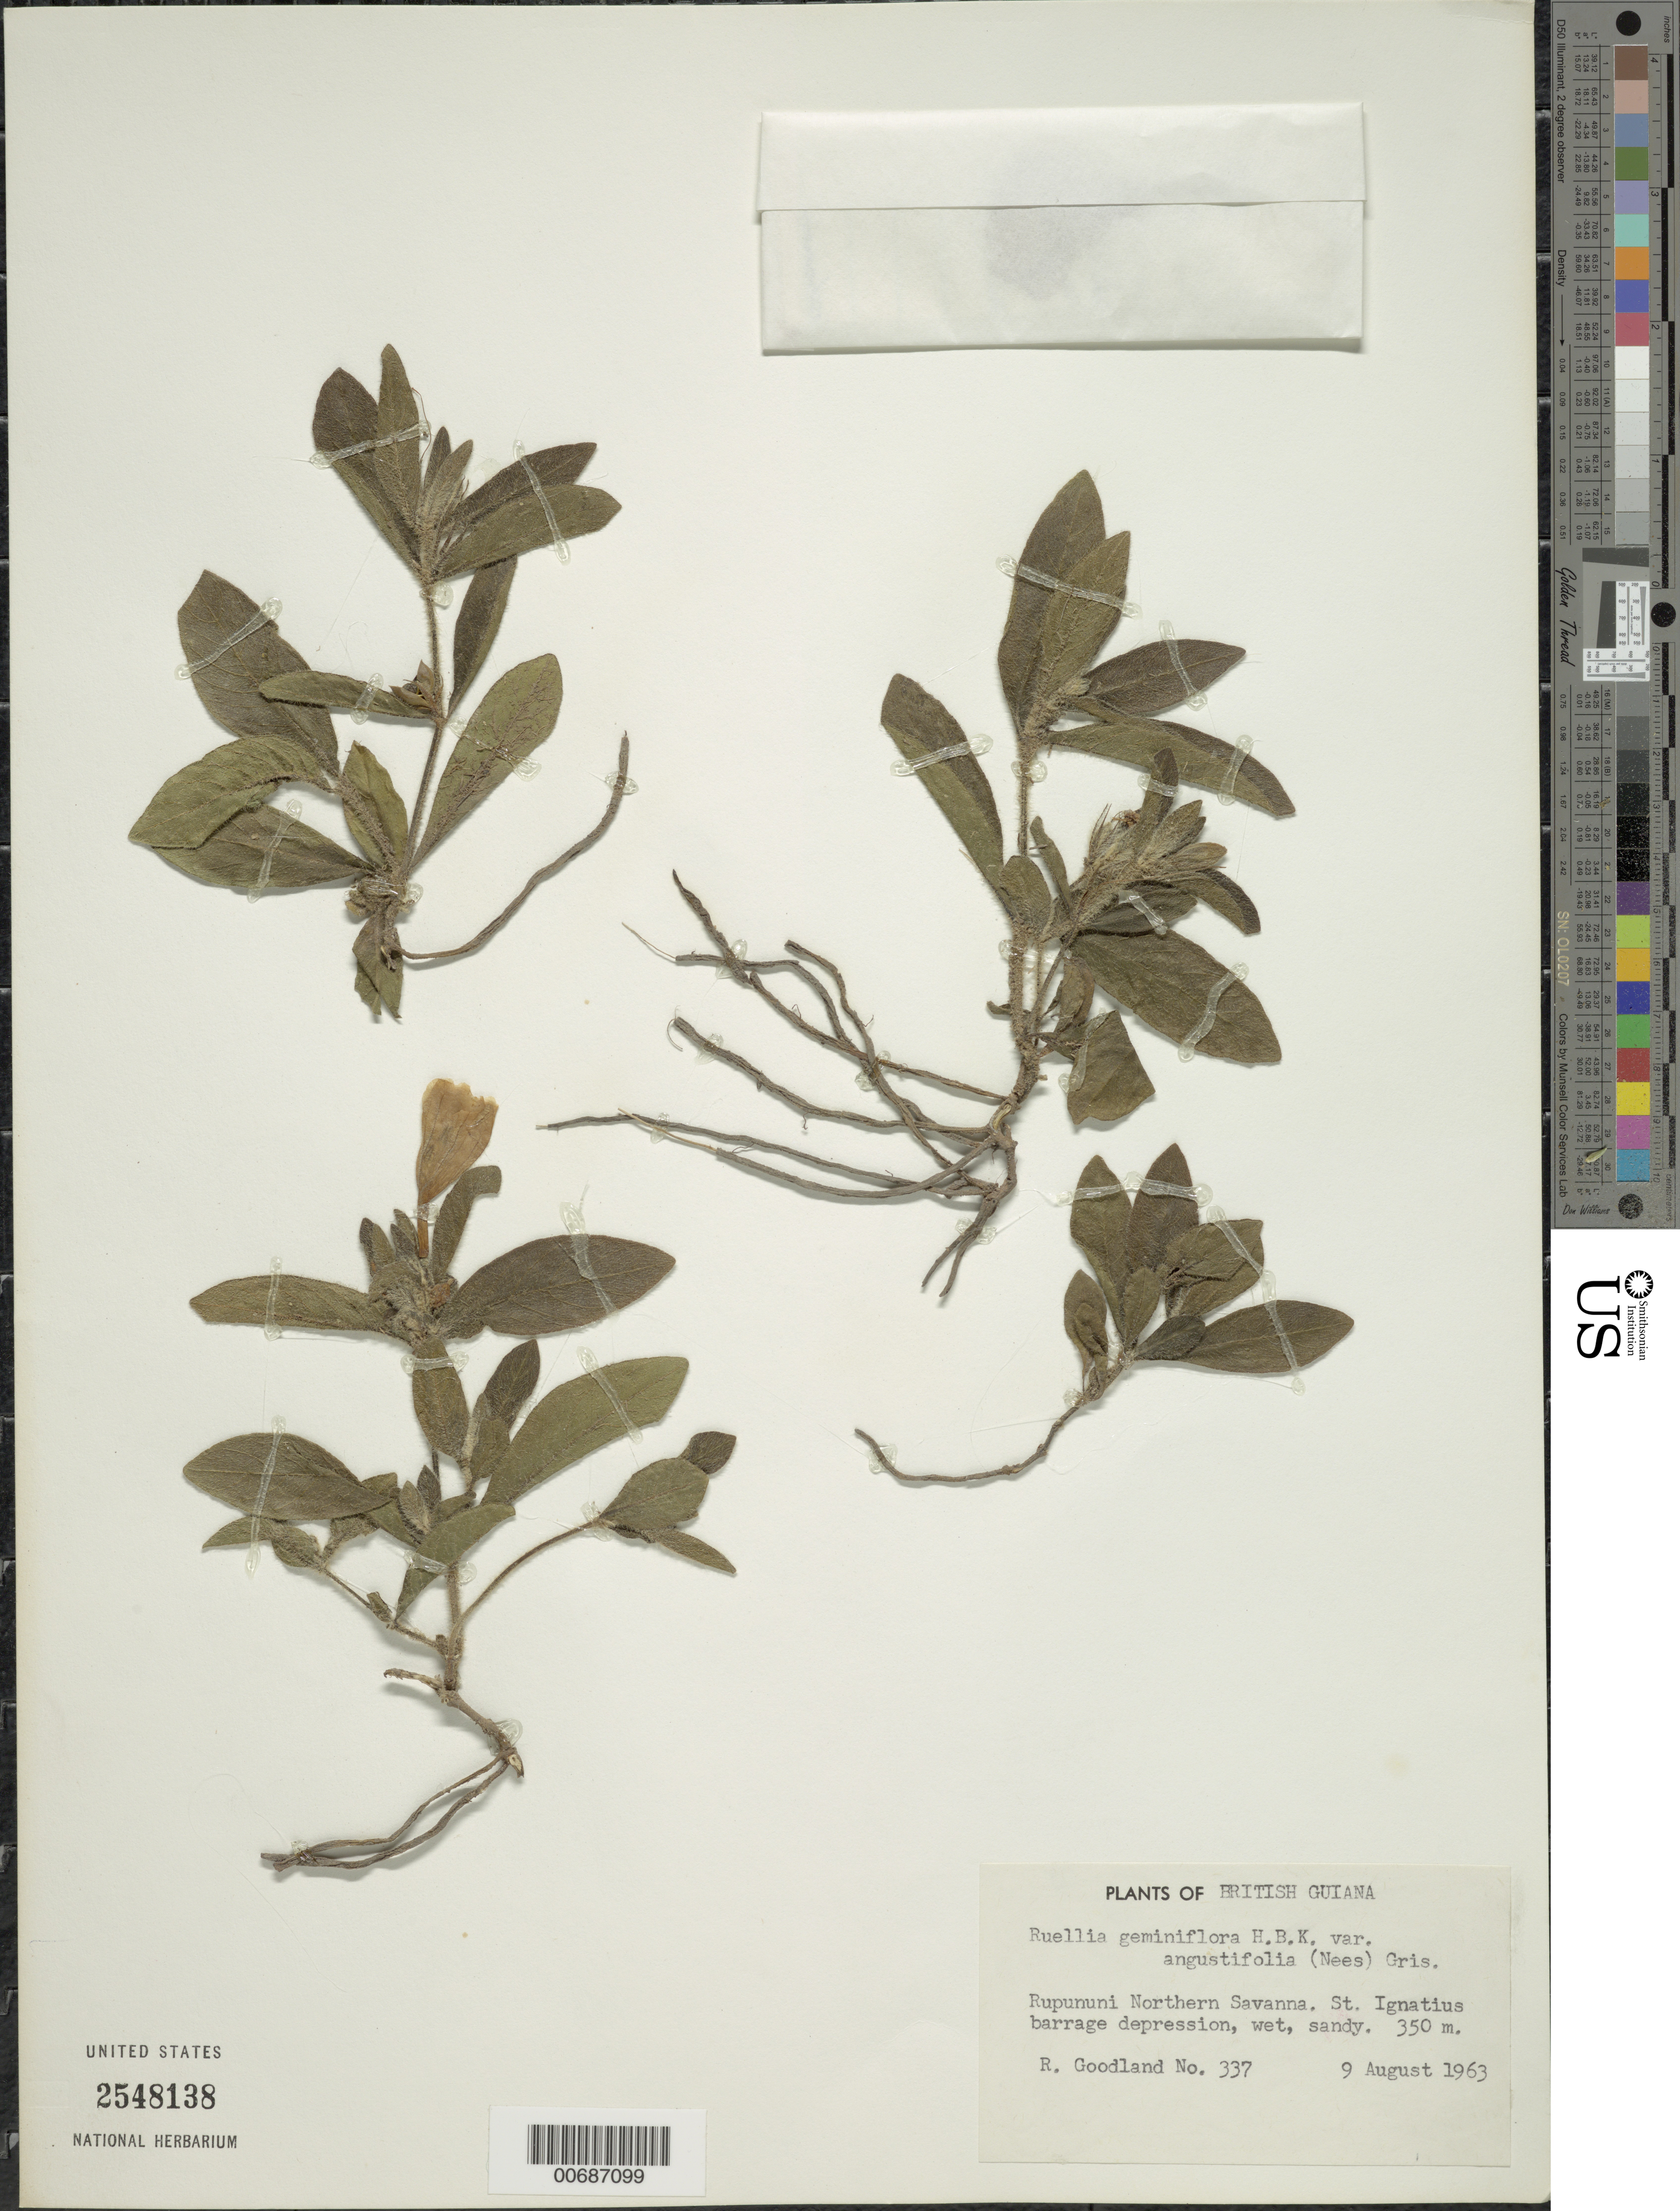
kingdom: Plantae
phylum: Tracheophyta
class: Magnoliopsida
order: Lamiales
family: Acanthaceae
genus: Ruellia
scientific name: Ruellia geminiflora var. angustifolia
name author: (Nees) Griseb.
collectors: R. Goodland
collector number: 337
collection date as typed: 9-Aug-63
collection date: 1963-08-09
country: Guyana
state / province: U. Takutu-U. Essequibo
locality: Rupununi Northern Savanna, St. Ignatius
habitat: Savanna, wet, sandy. Barrage depression. Grassland with scattered trees. Dominants: Curatella, Byrsonima, Trachypogon, Fimbristylis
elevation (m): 107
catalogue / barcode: US 2548138